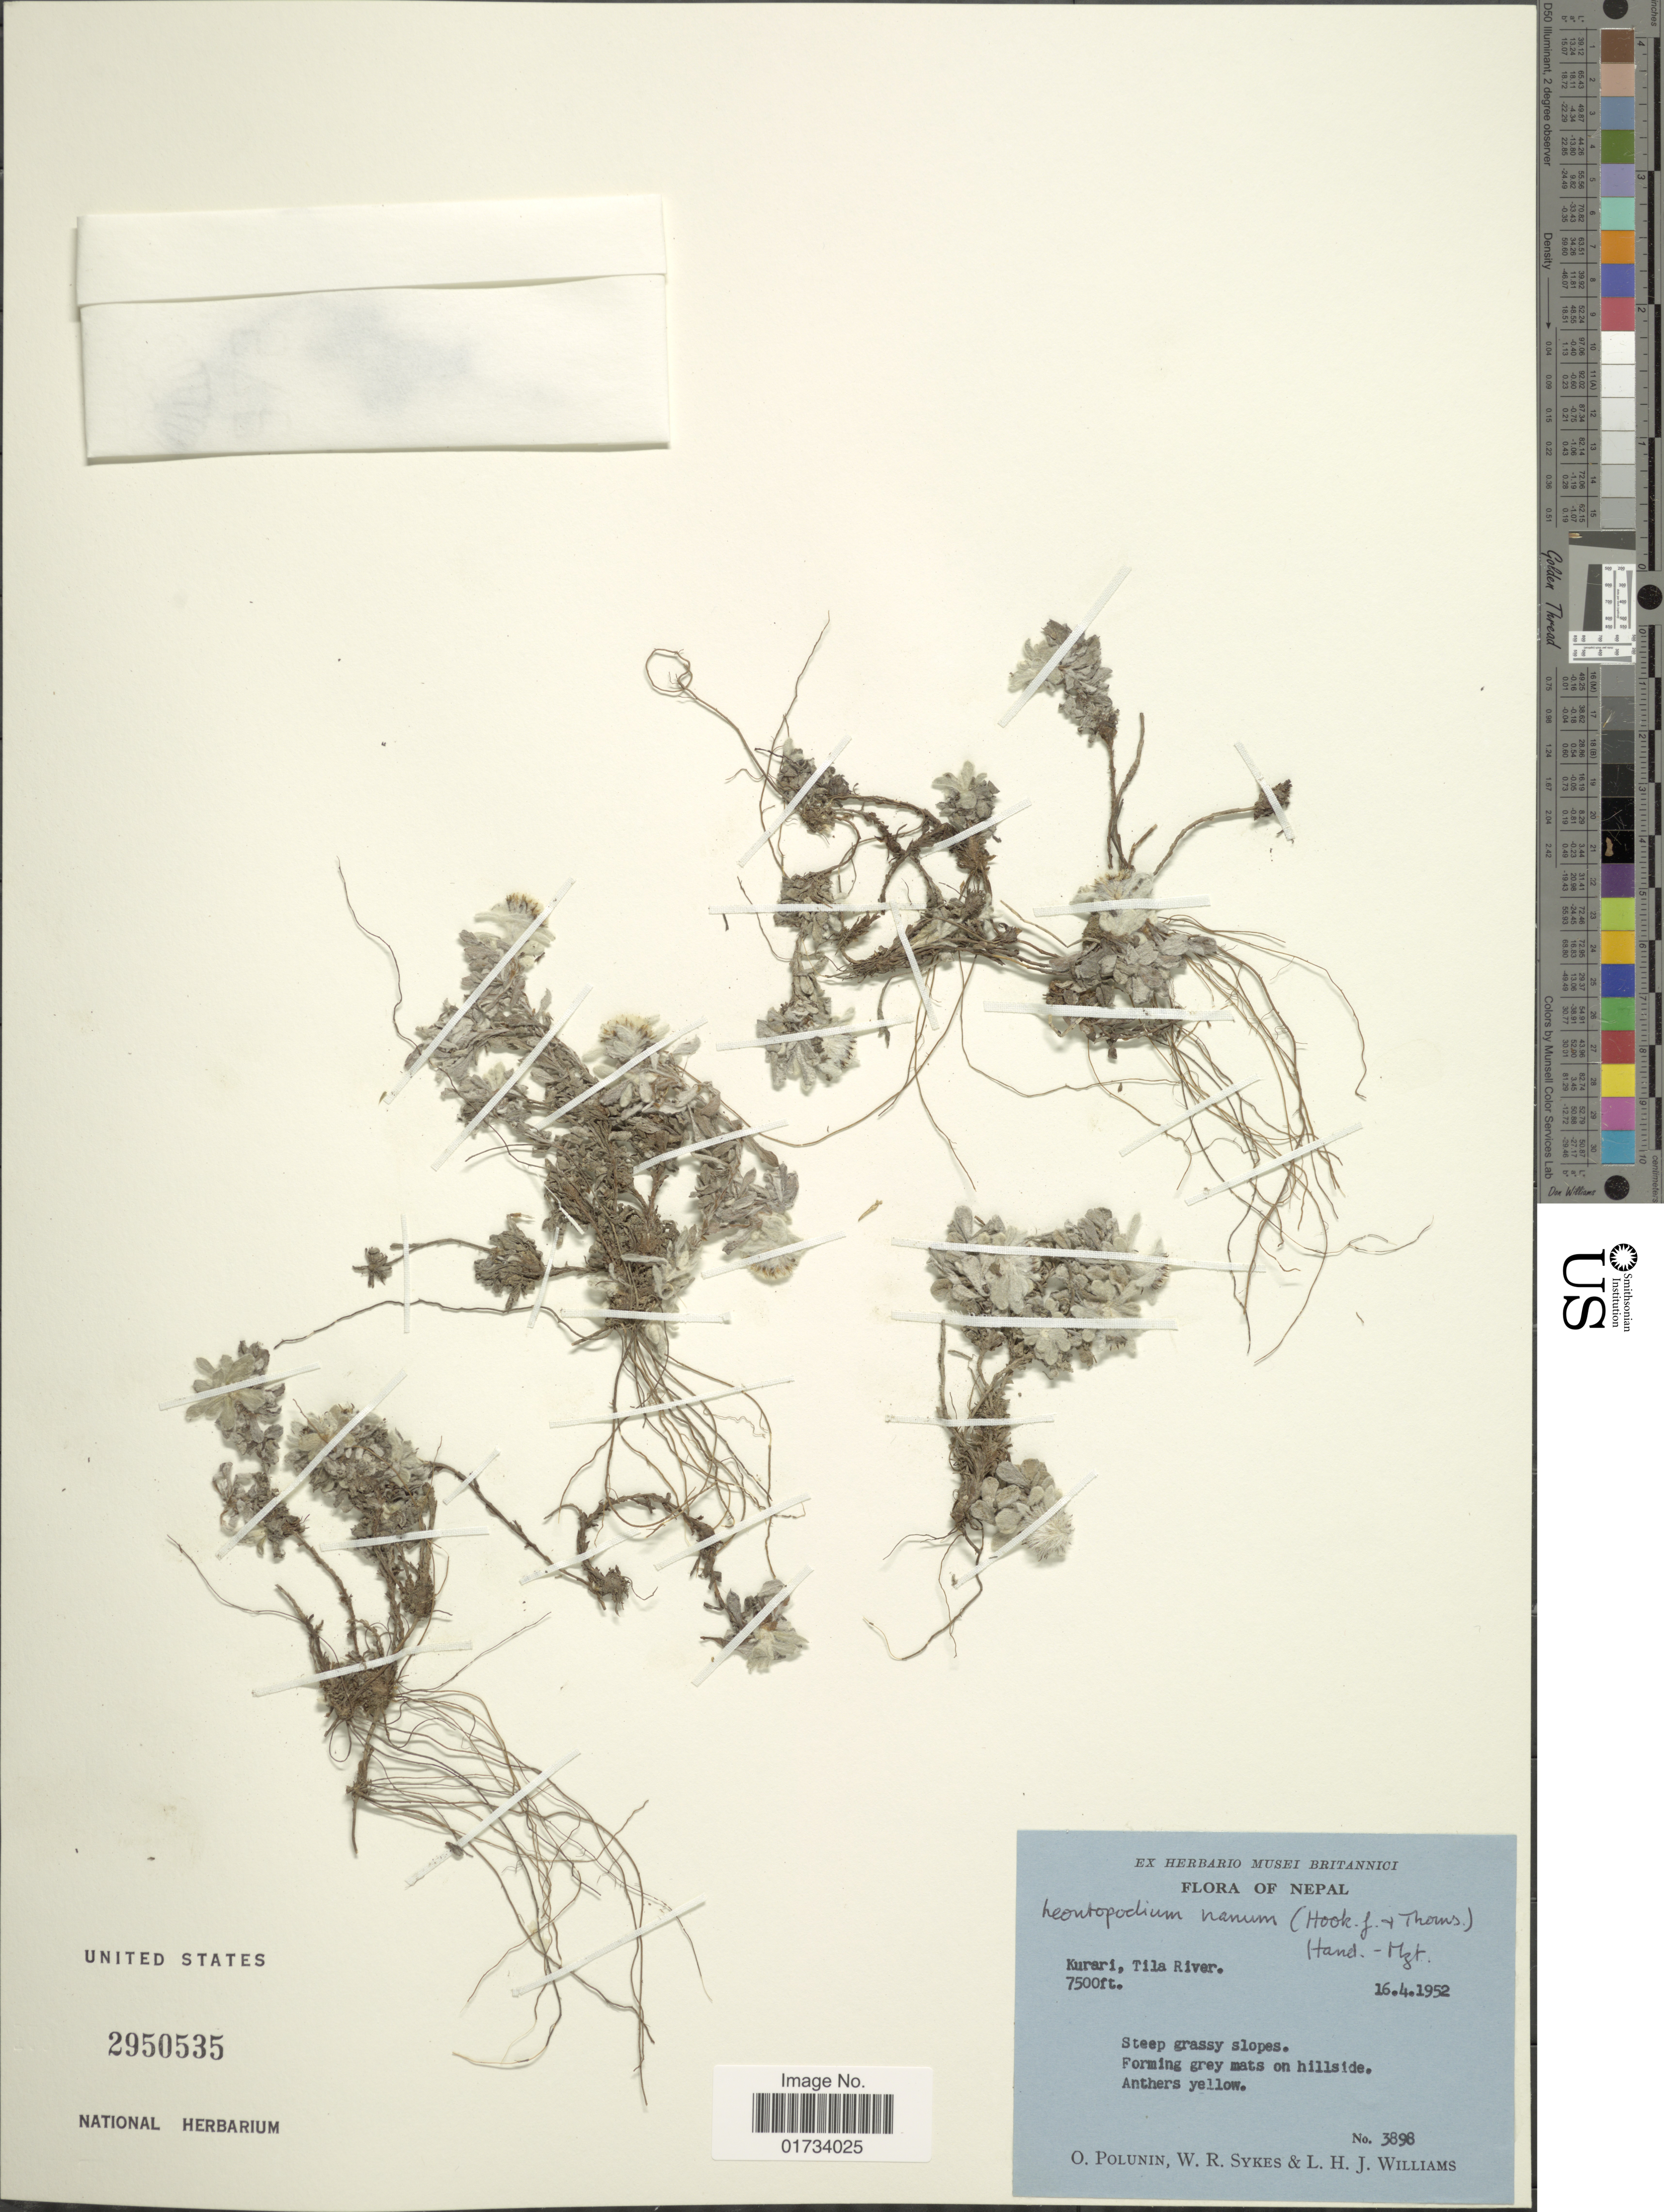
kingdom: Plantae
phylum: Tracheophyta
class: Magnoliopsida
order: Asterales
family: Asteraceae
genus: Leontopodium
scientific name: Leontopodium nanum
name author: (Hook. f. & Thomson ex C.B. Clarke) Hand.-Mazz.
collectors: O. V. Polunin, W. R. Sykes & L. H. J. Williams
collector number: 3898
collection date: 1952-04-16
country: Nepal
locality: Kurari, Tila River, steep grassy slopes, forming grey mats onhillside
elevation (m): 2286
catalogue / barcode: US 2950535